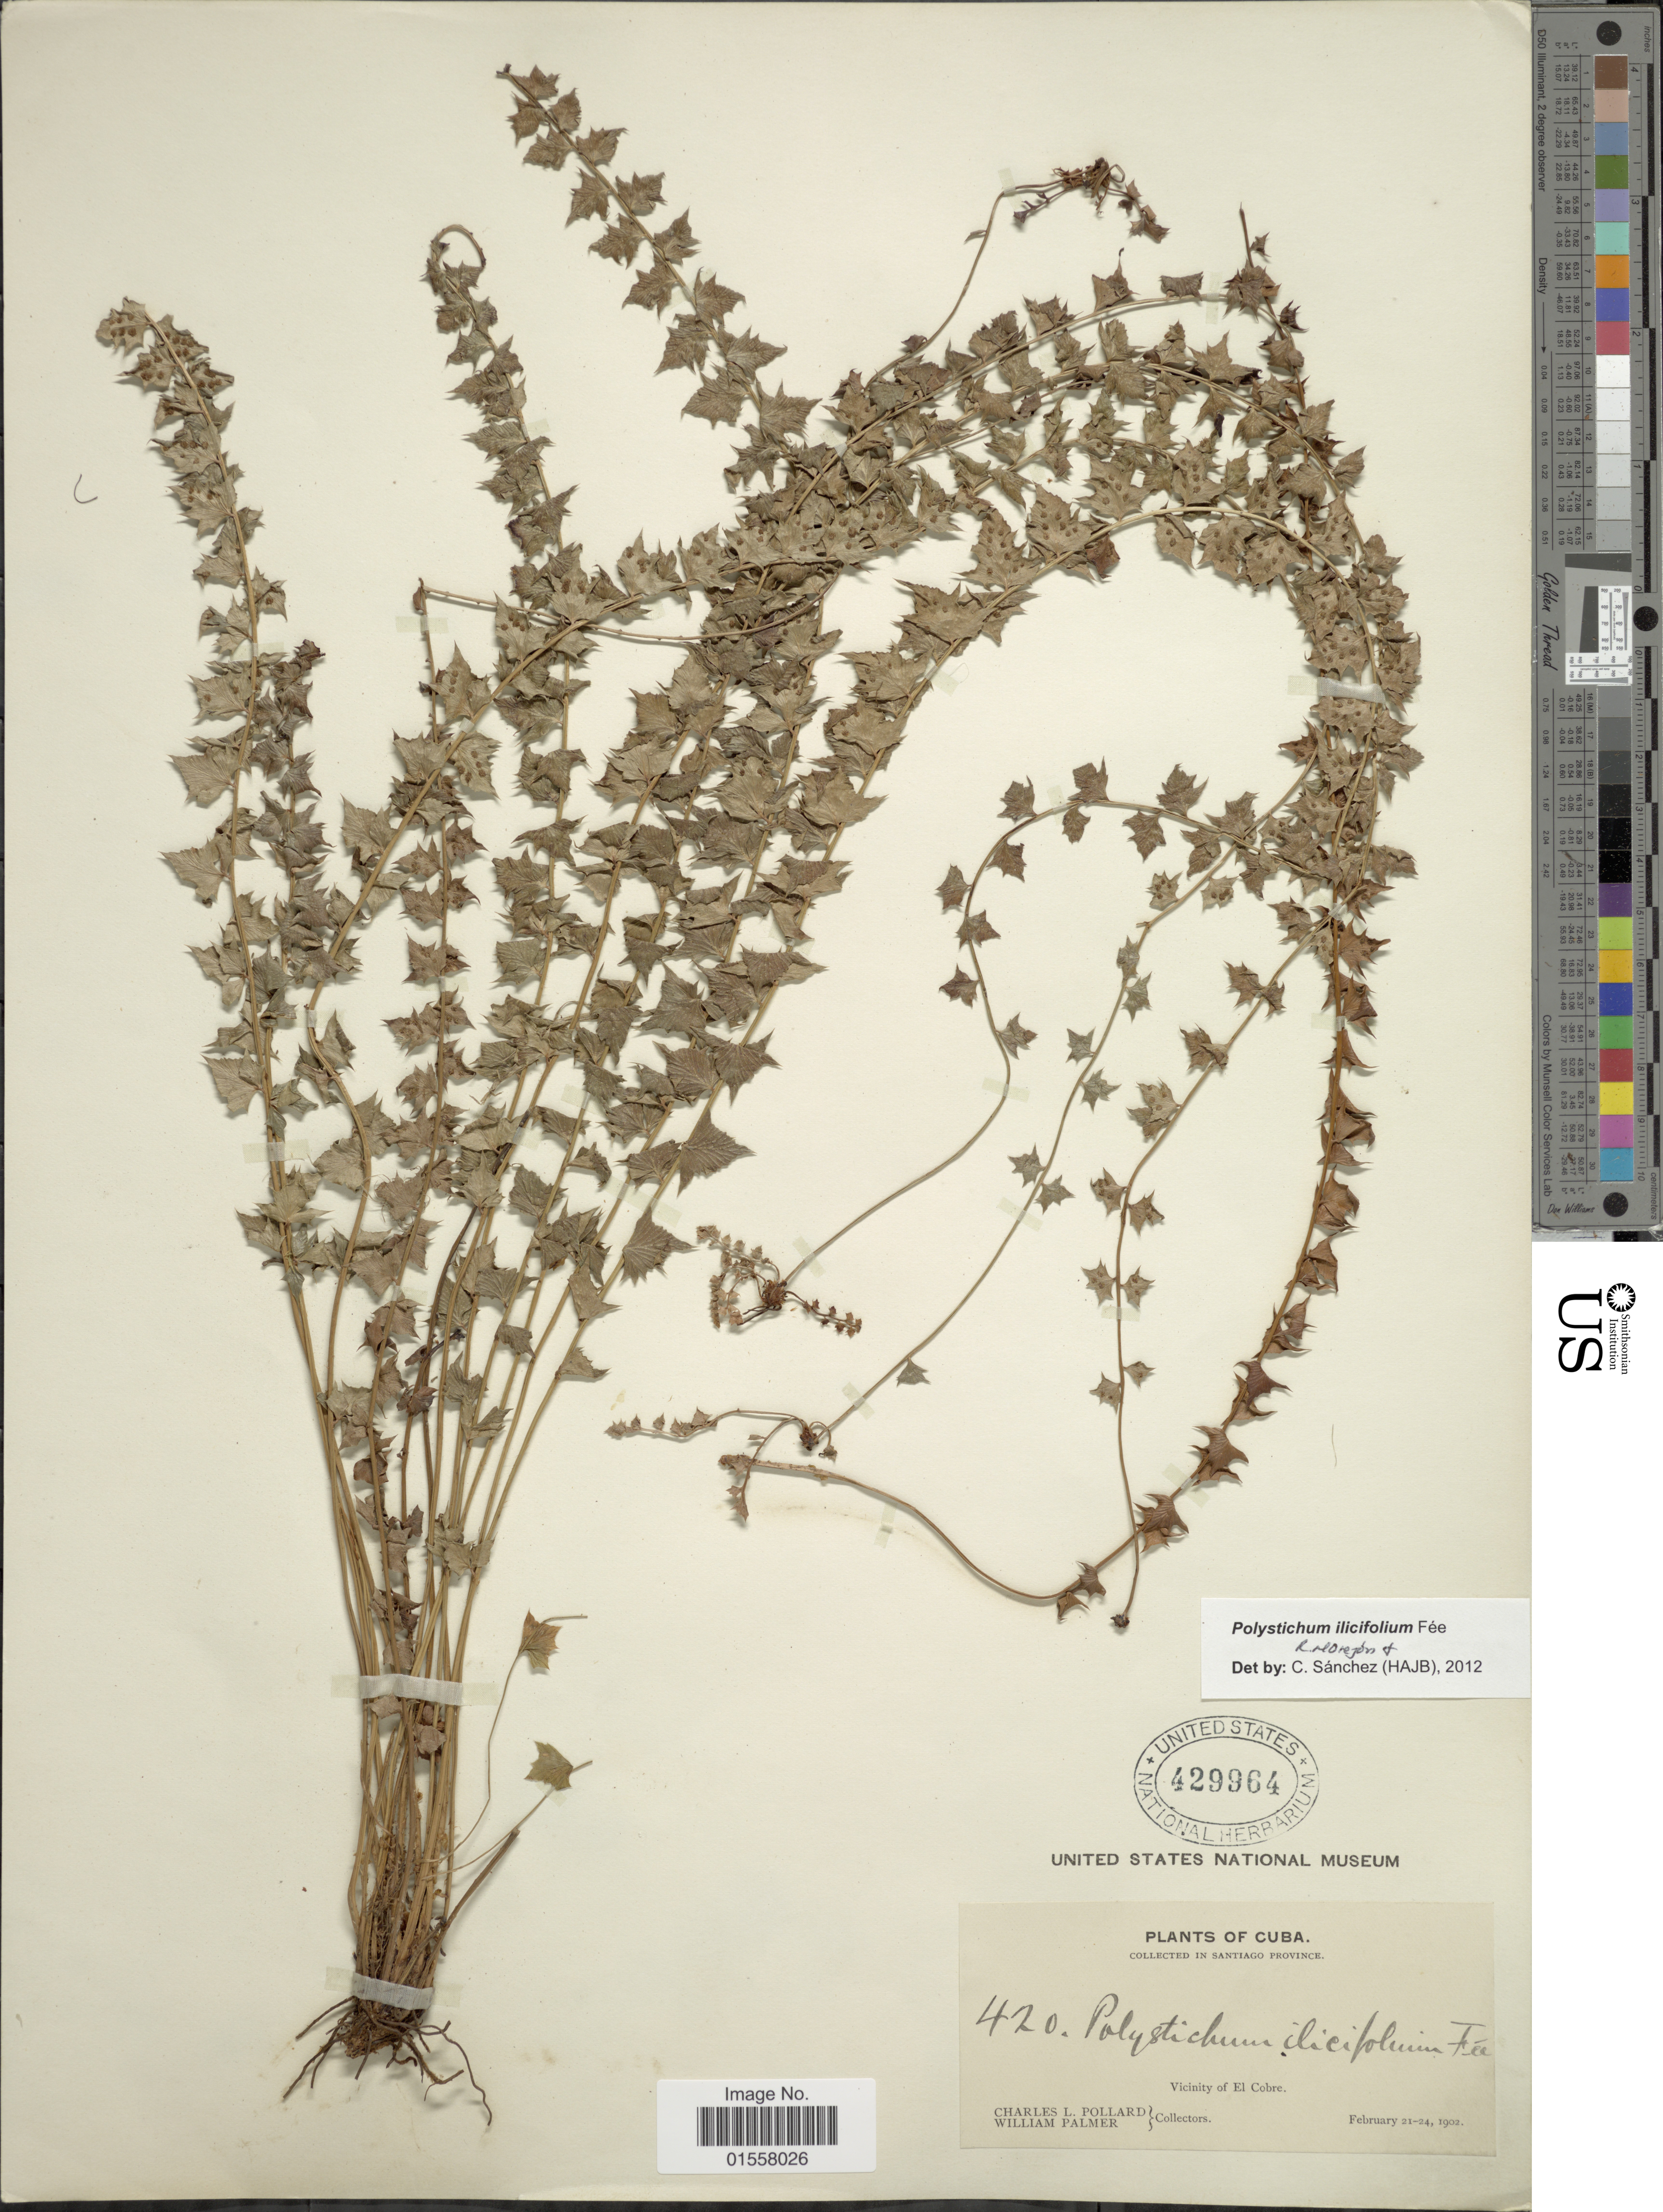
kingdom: Plantae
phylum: Tracheophyta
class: Polypodiopsida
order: Polypodiales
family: Dryopteridaceae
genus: Polystichum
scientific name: Polystichum ilicifolium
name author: Fée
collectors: C. L. Pollard & W. Palmer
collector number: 420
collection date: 1902-02-21/1902-02-24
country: Cuba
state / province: Santiago de Cuba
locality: Santiago Province, Vicinity of el Cobre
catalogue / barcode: US 429964